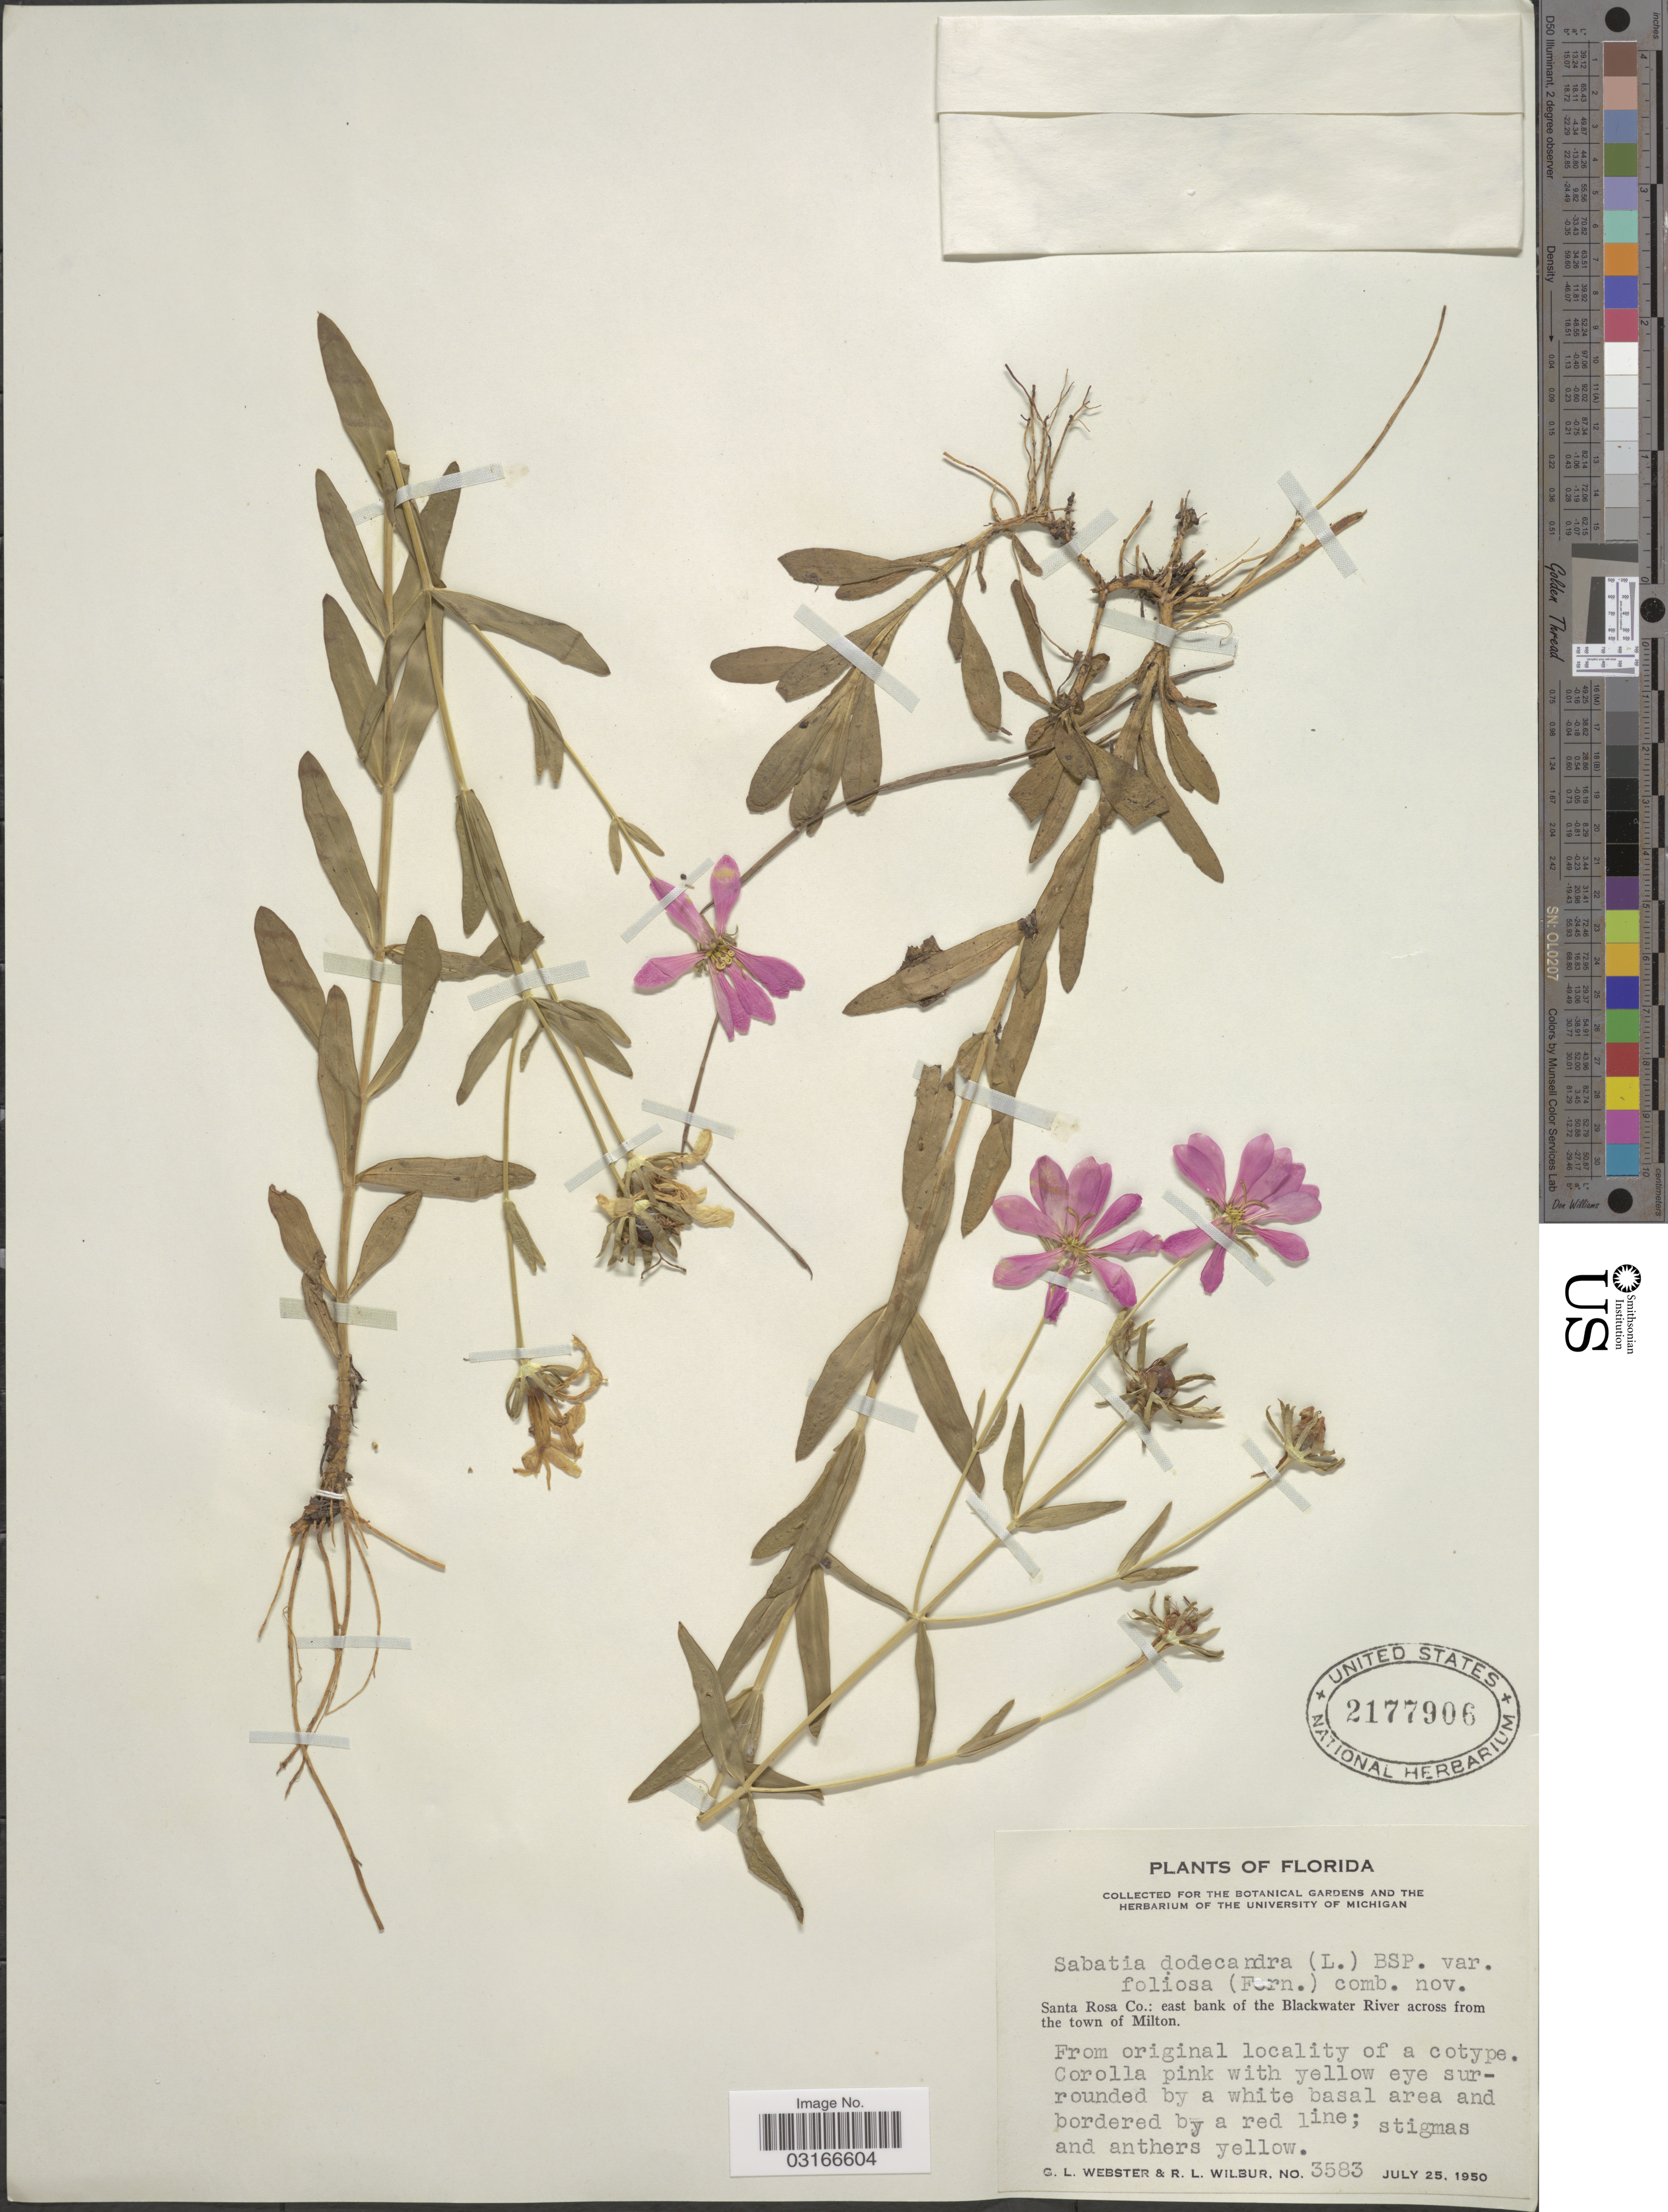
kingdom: Plantae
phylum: Tracheophyta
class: Magnoliopsida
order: Gentianales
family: Gentianaceae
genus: Sabatia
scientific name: Sabatia dodecandra var. dodecandra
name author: (L.) Britton et al.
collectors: G. L. Webster & R. L. Wilbur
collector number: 3583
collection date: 1950-07-25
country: United States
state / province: Florida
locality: Santa Rosa Co.: east bank of the Blackwater River across from the town of Milton.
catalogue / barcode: US 2177906